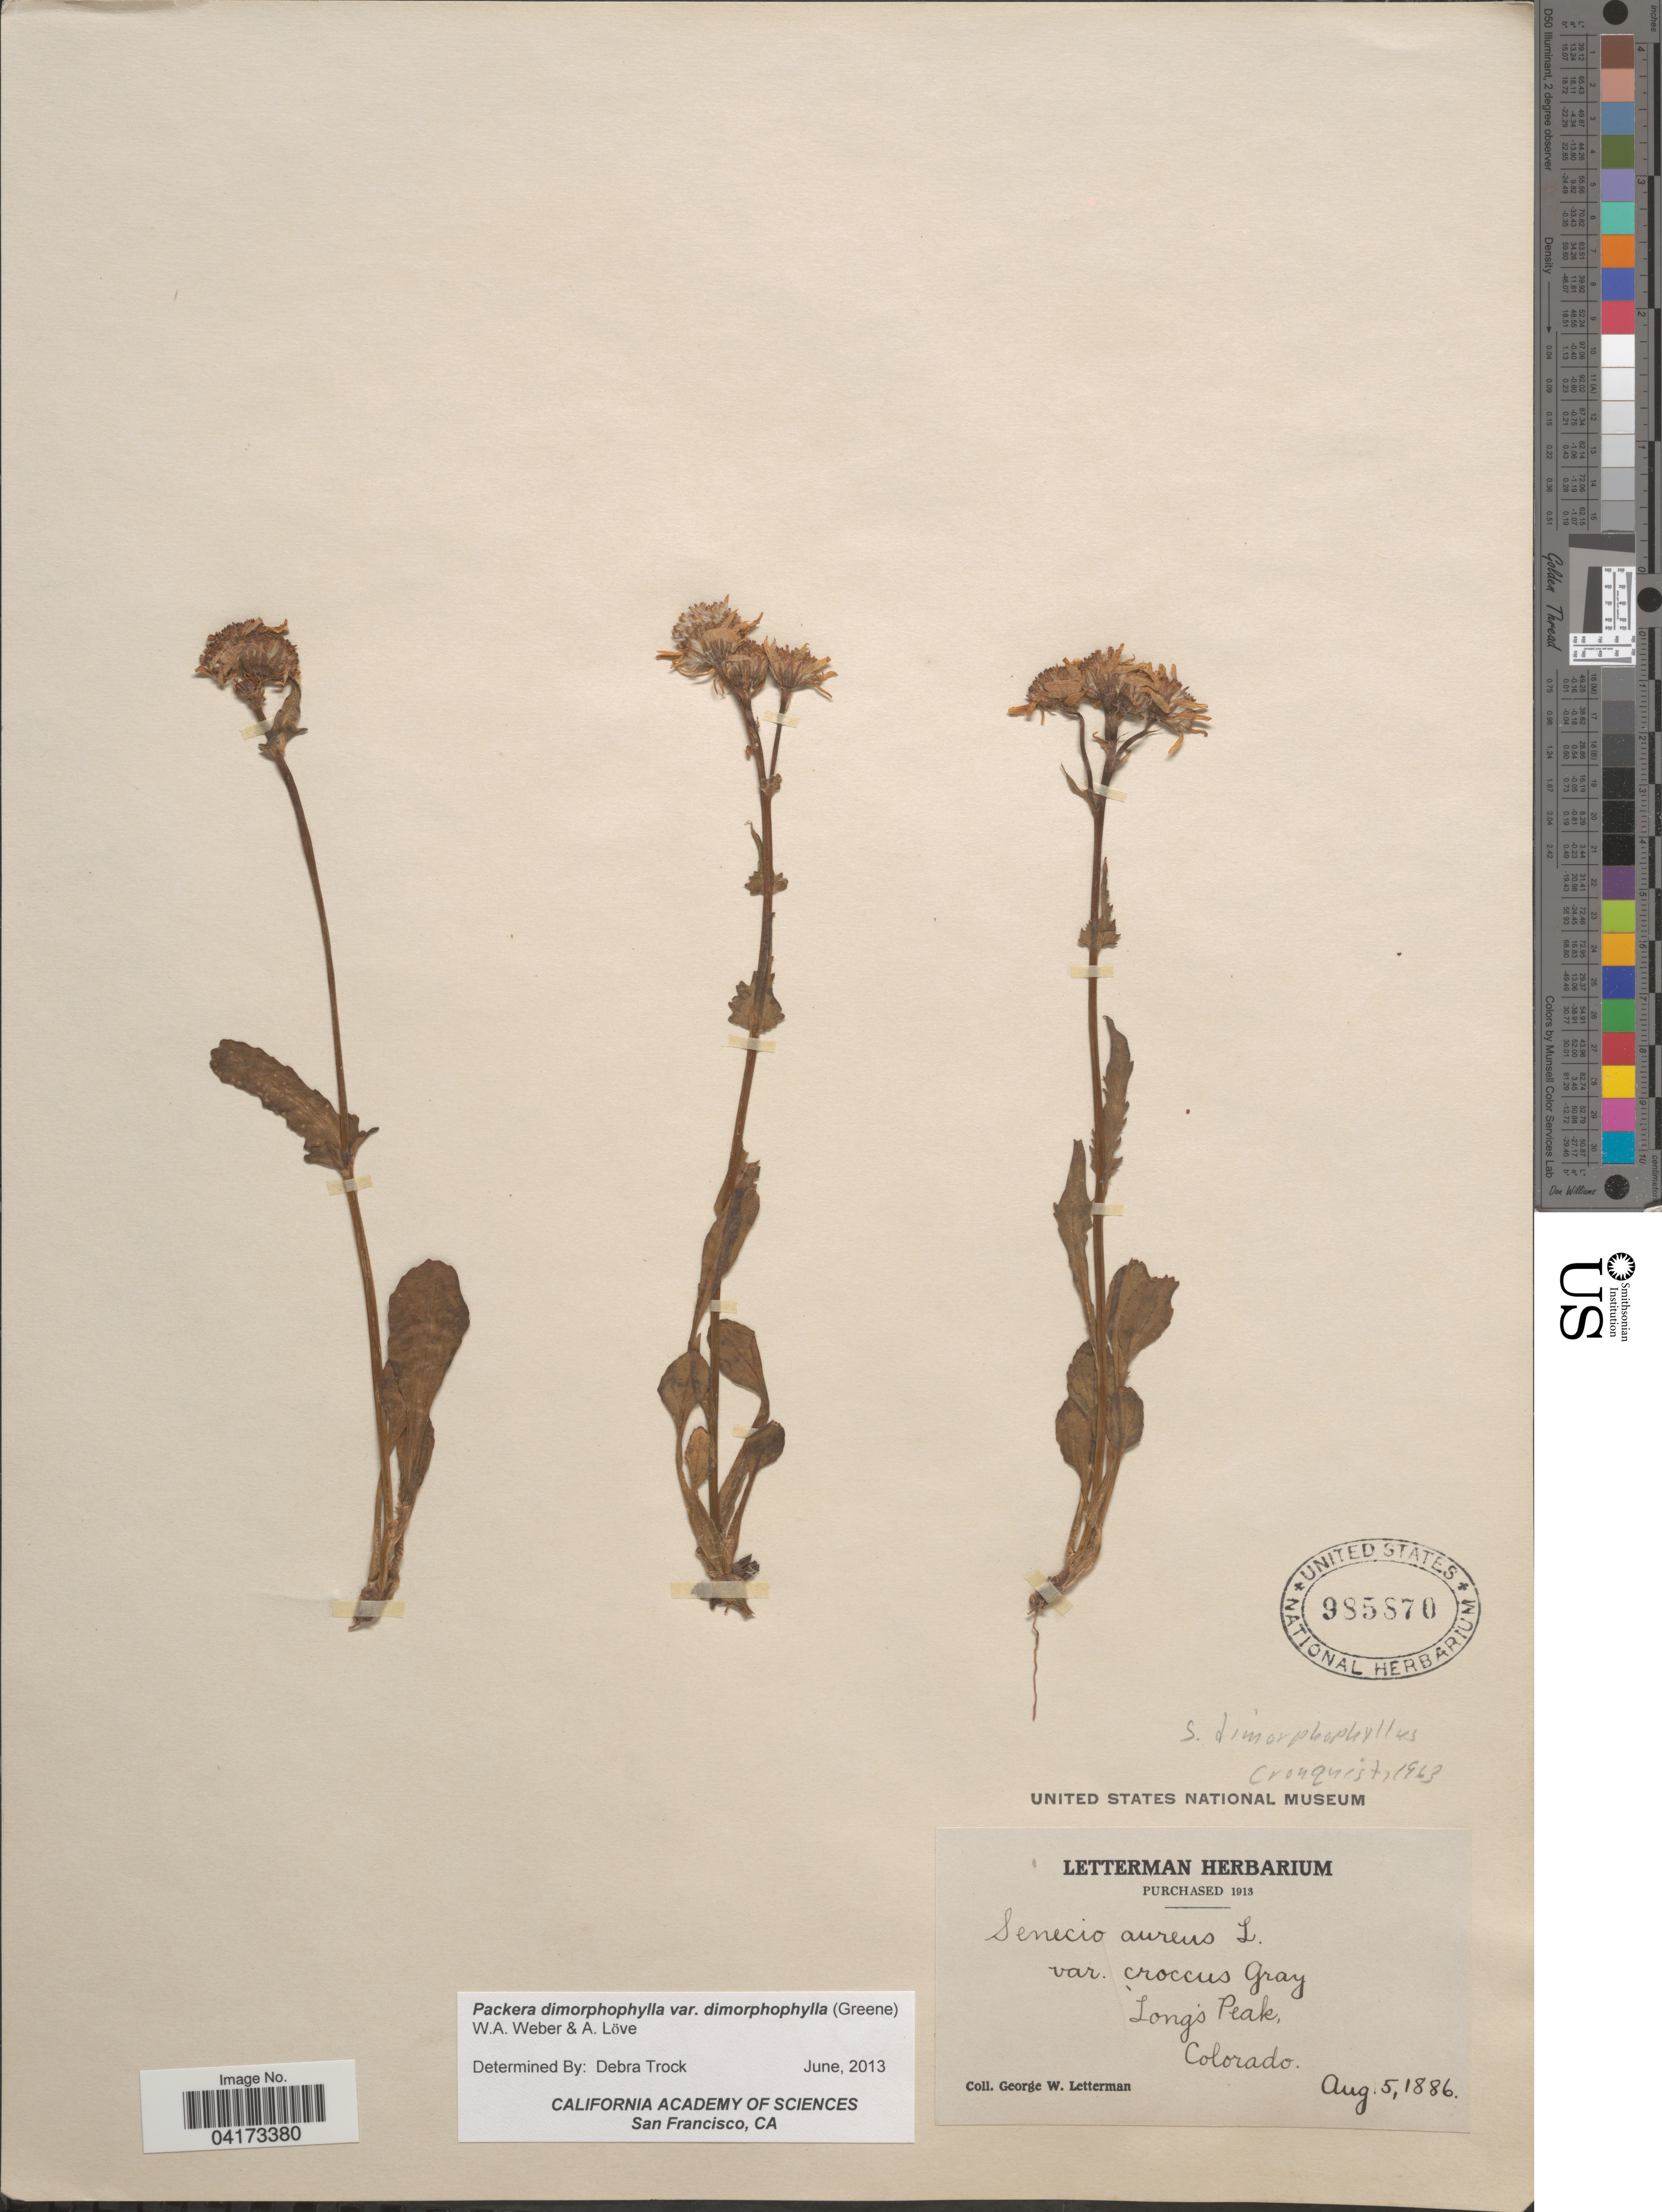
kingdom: Plantae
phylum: Tracheophyta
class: Magnoliopsida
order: Asterales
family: Asteraceae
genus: Packera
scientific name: Packera dimorphophylla var. dimorphophylla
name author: (Greene) W.A. Weber & Á. Löve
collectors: G. W. Letterman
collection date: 1886-08-05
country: United States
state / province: Colorado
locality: Long's Peak.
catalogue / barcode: US 985870